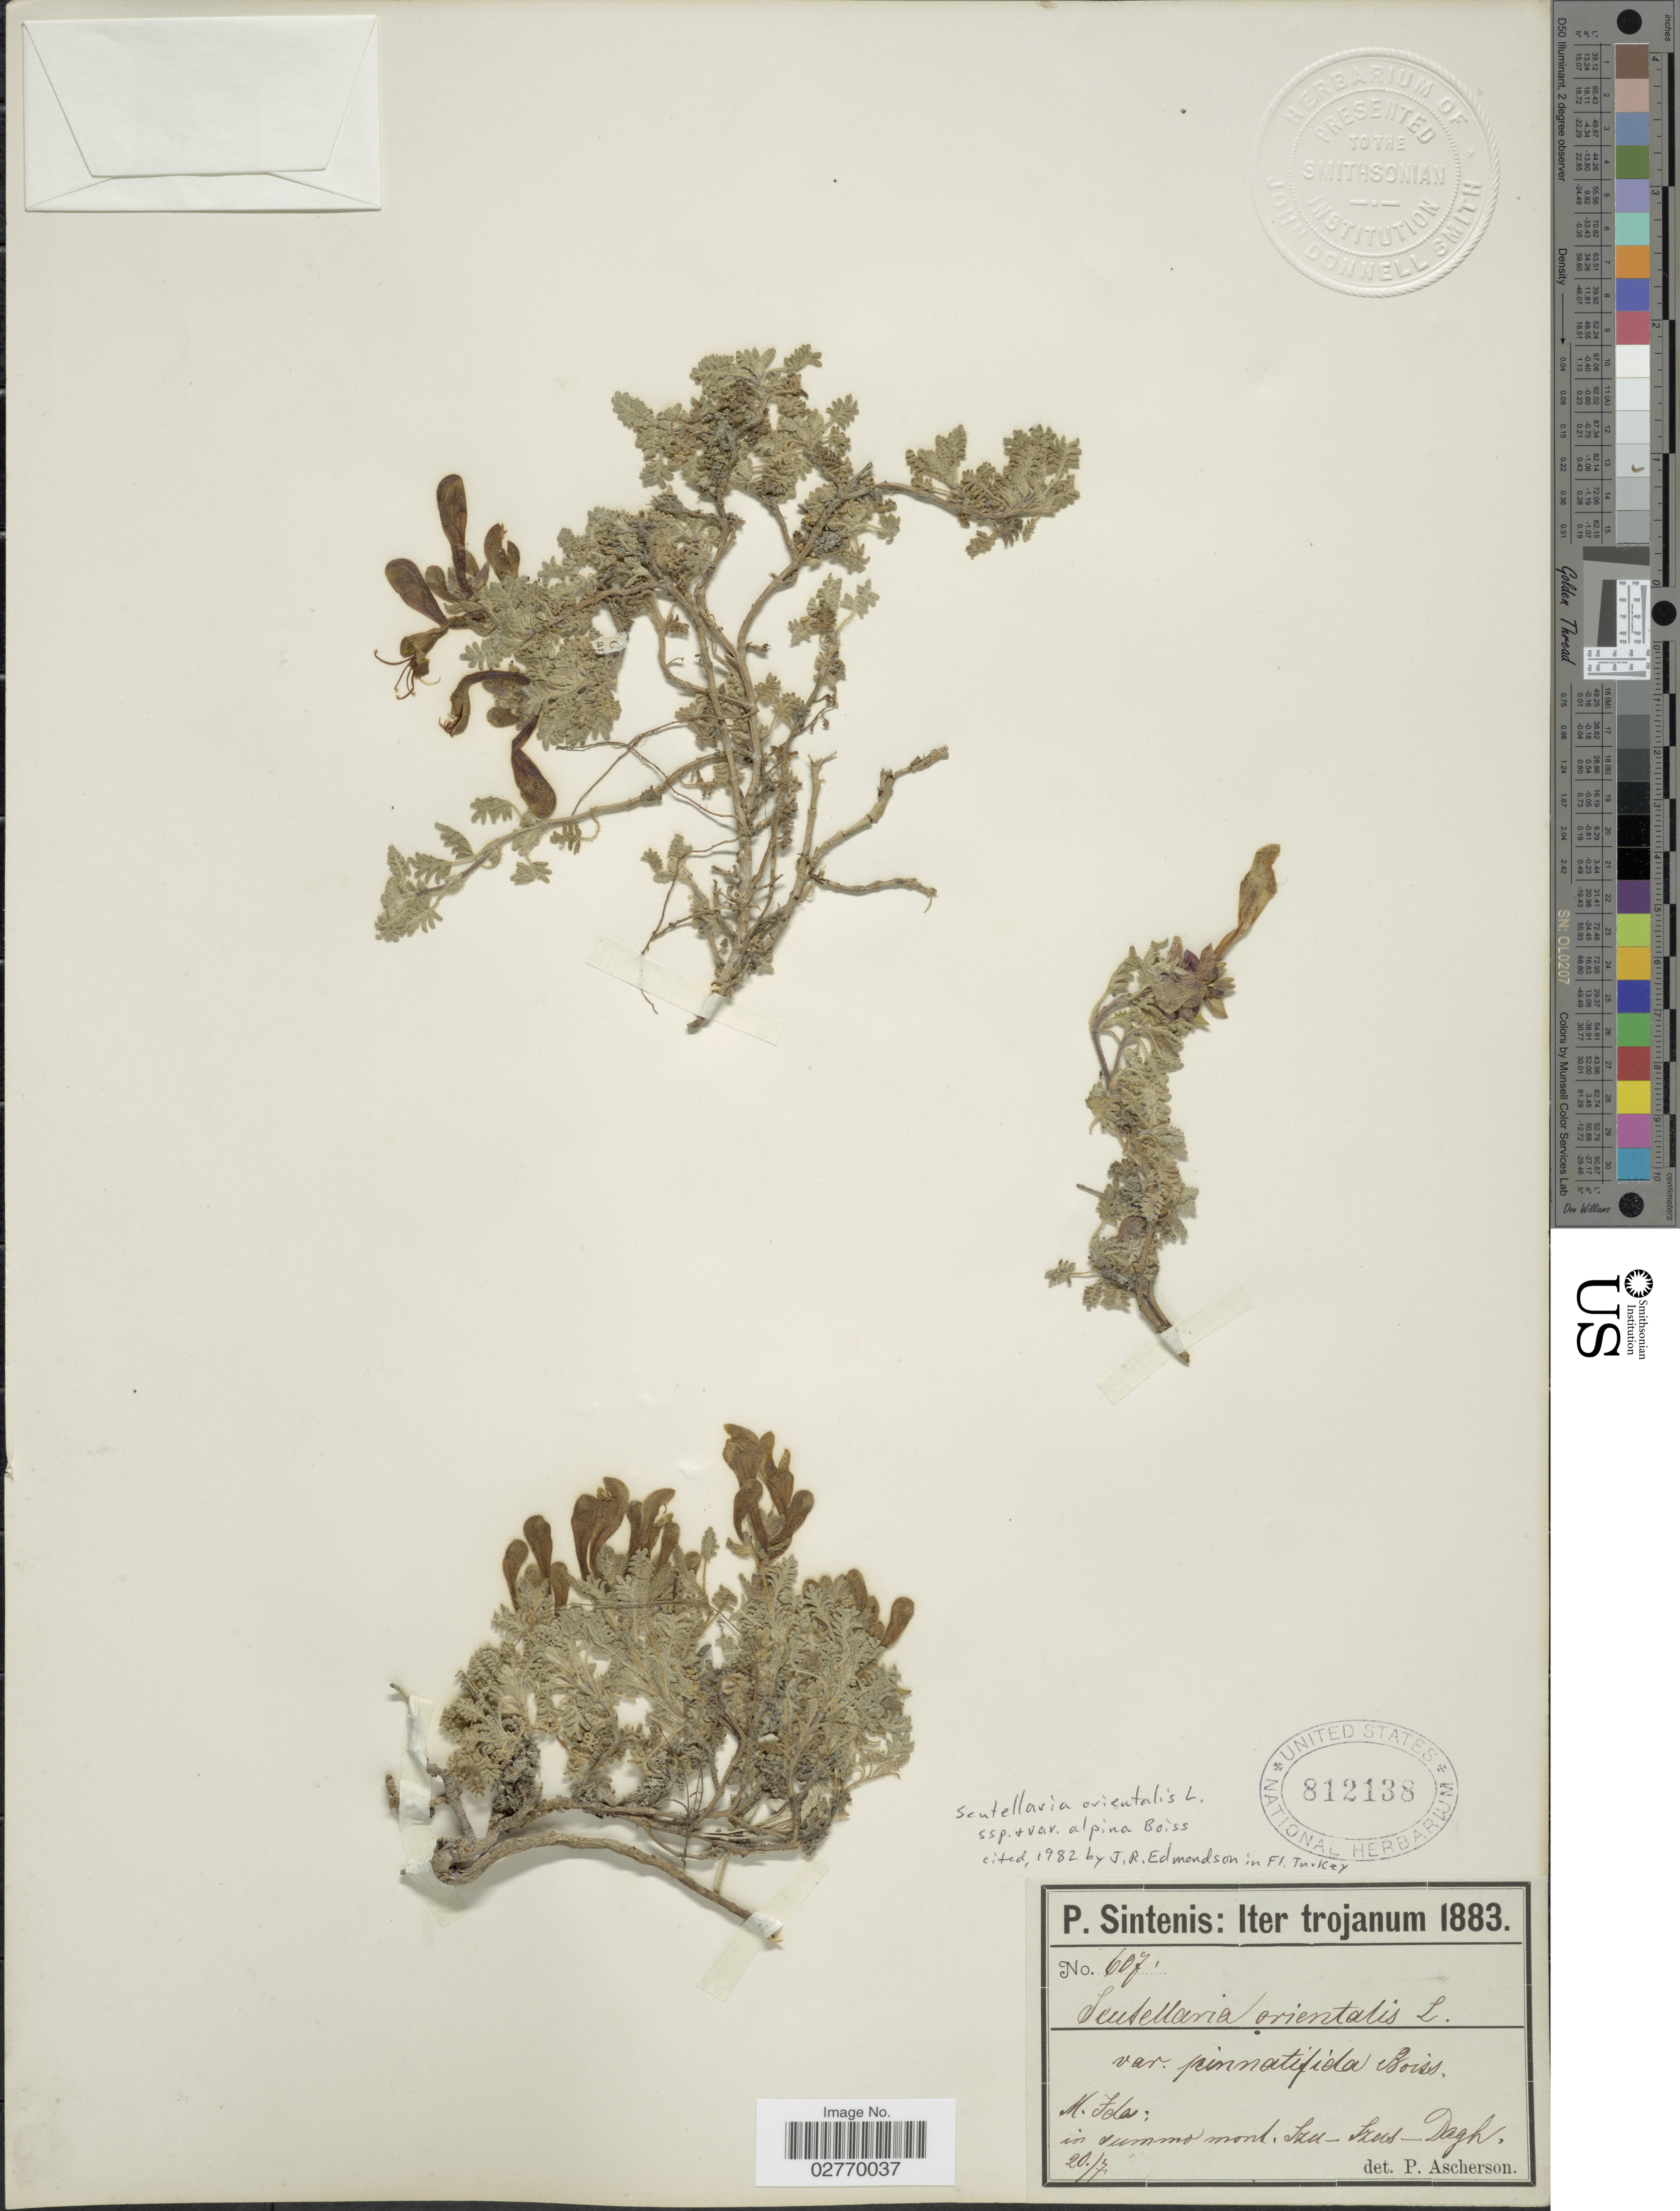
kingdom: Plantae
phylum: Tracheophyta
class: Magnoliopsida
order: Lamiales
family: Lamiaceae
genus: Scutellaria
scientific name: Scutellaria orientalis var. alpina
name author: Boiss.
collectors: P. Sintenis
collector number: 607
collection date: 1883-07-20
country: Turkey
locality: Iter Trojanum. M. Fela; in summo mont. Izu-Izus-Dagh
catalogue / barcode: US 812138